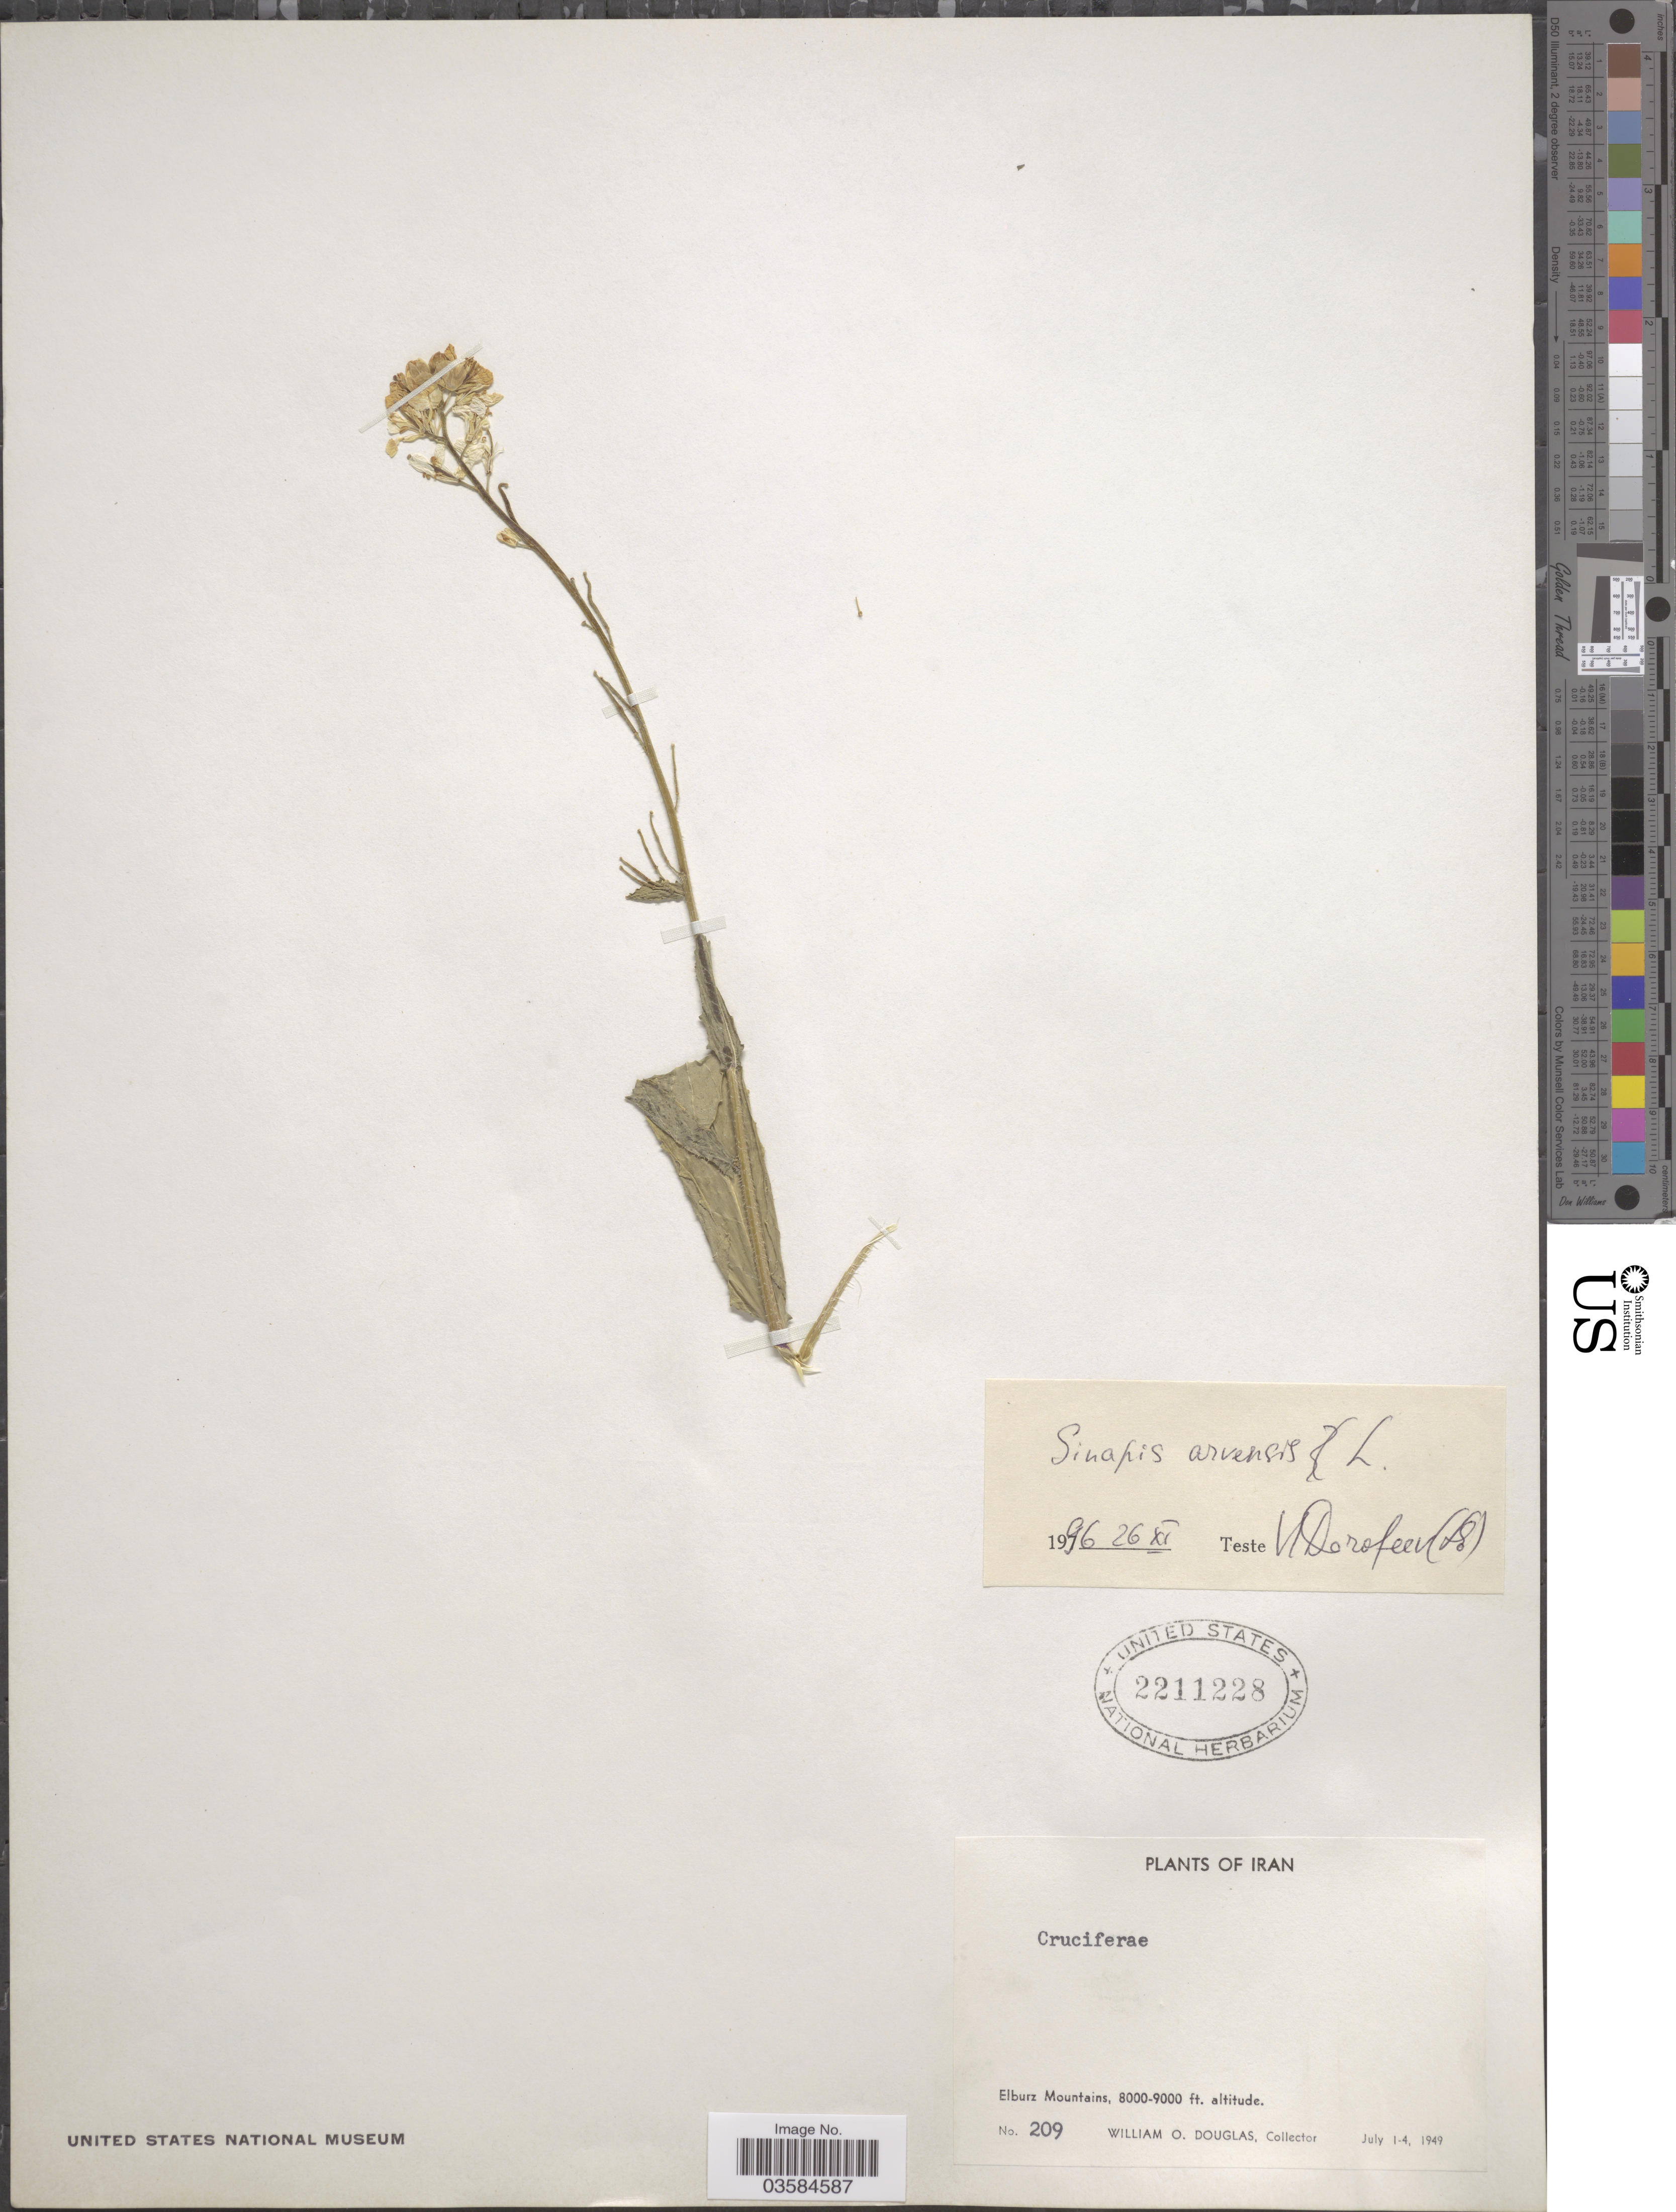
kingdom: Plantae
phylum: Tracheophyta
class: Magnoliopsida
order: Brassicales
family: Brassicaceae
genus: Sinapis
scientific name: Sinapis arvensis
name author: L.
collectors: W. Douglas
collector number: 209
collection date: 1949-07-01/1949-07-04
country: Iran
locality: Elburz Mountains.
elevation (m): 2438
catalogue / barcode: US 2211228